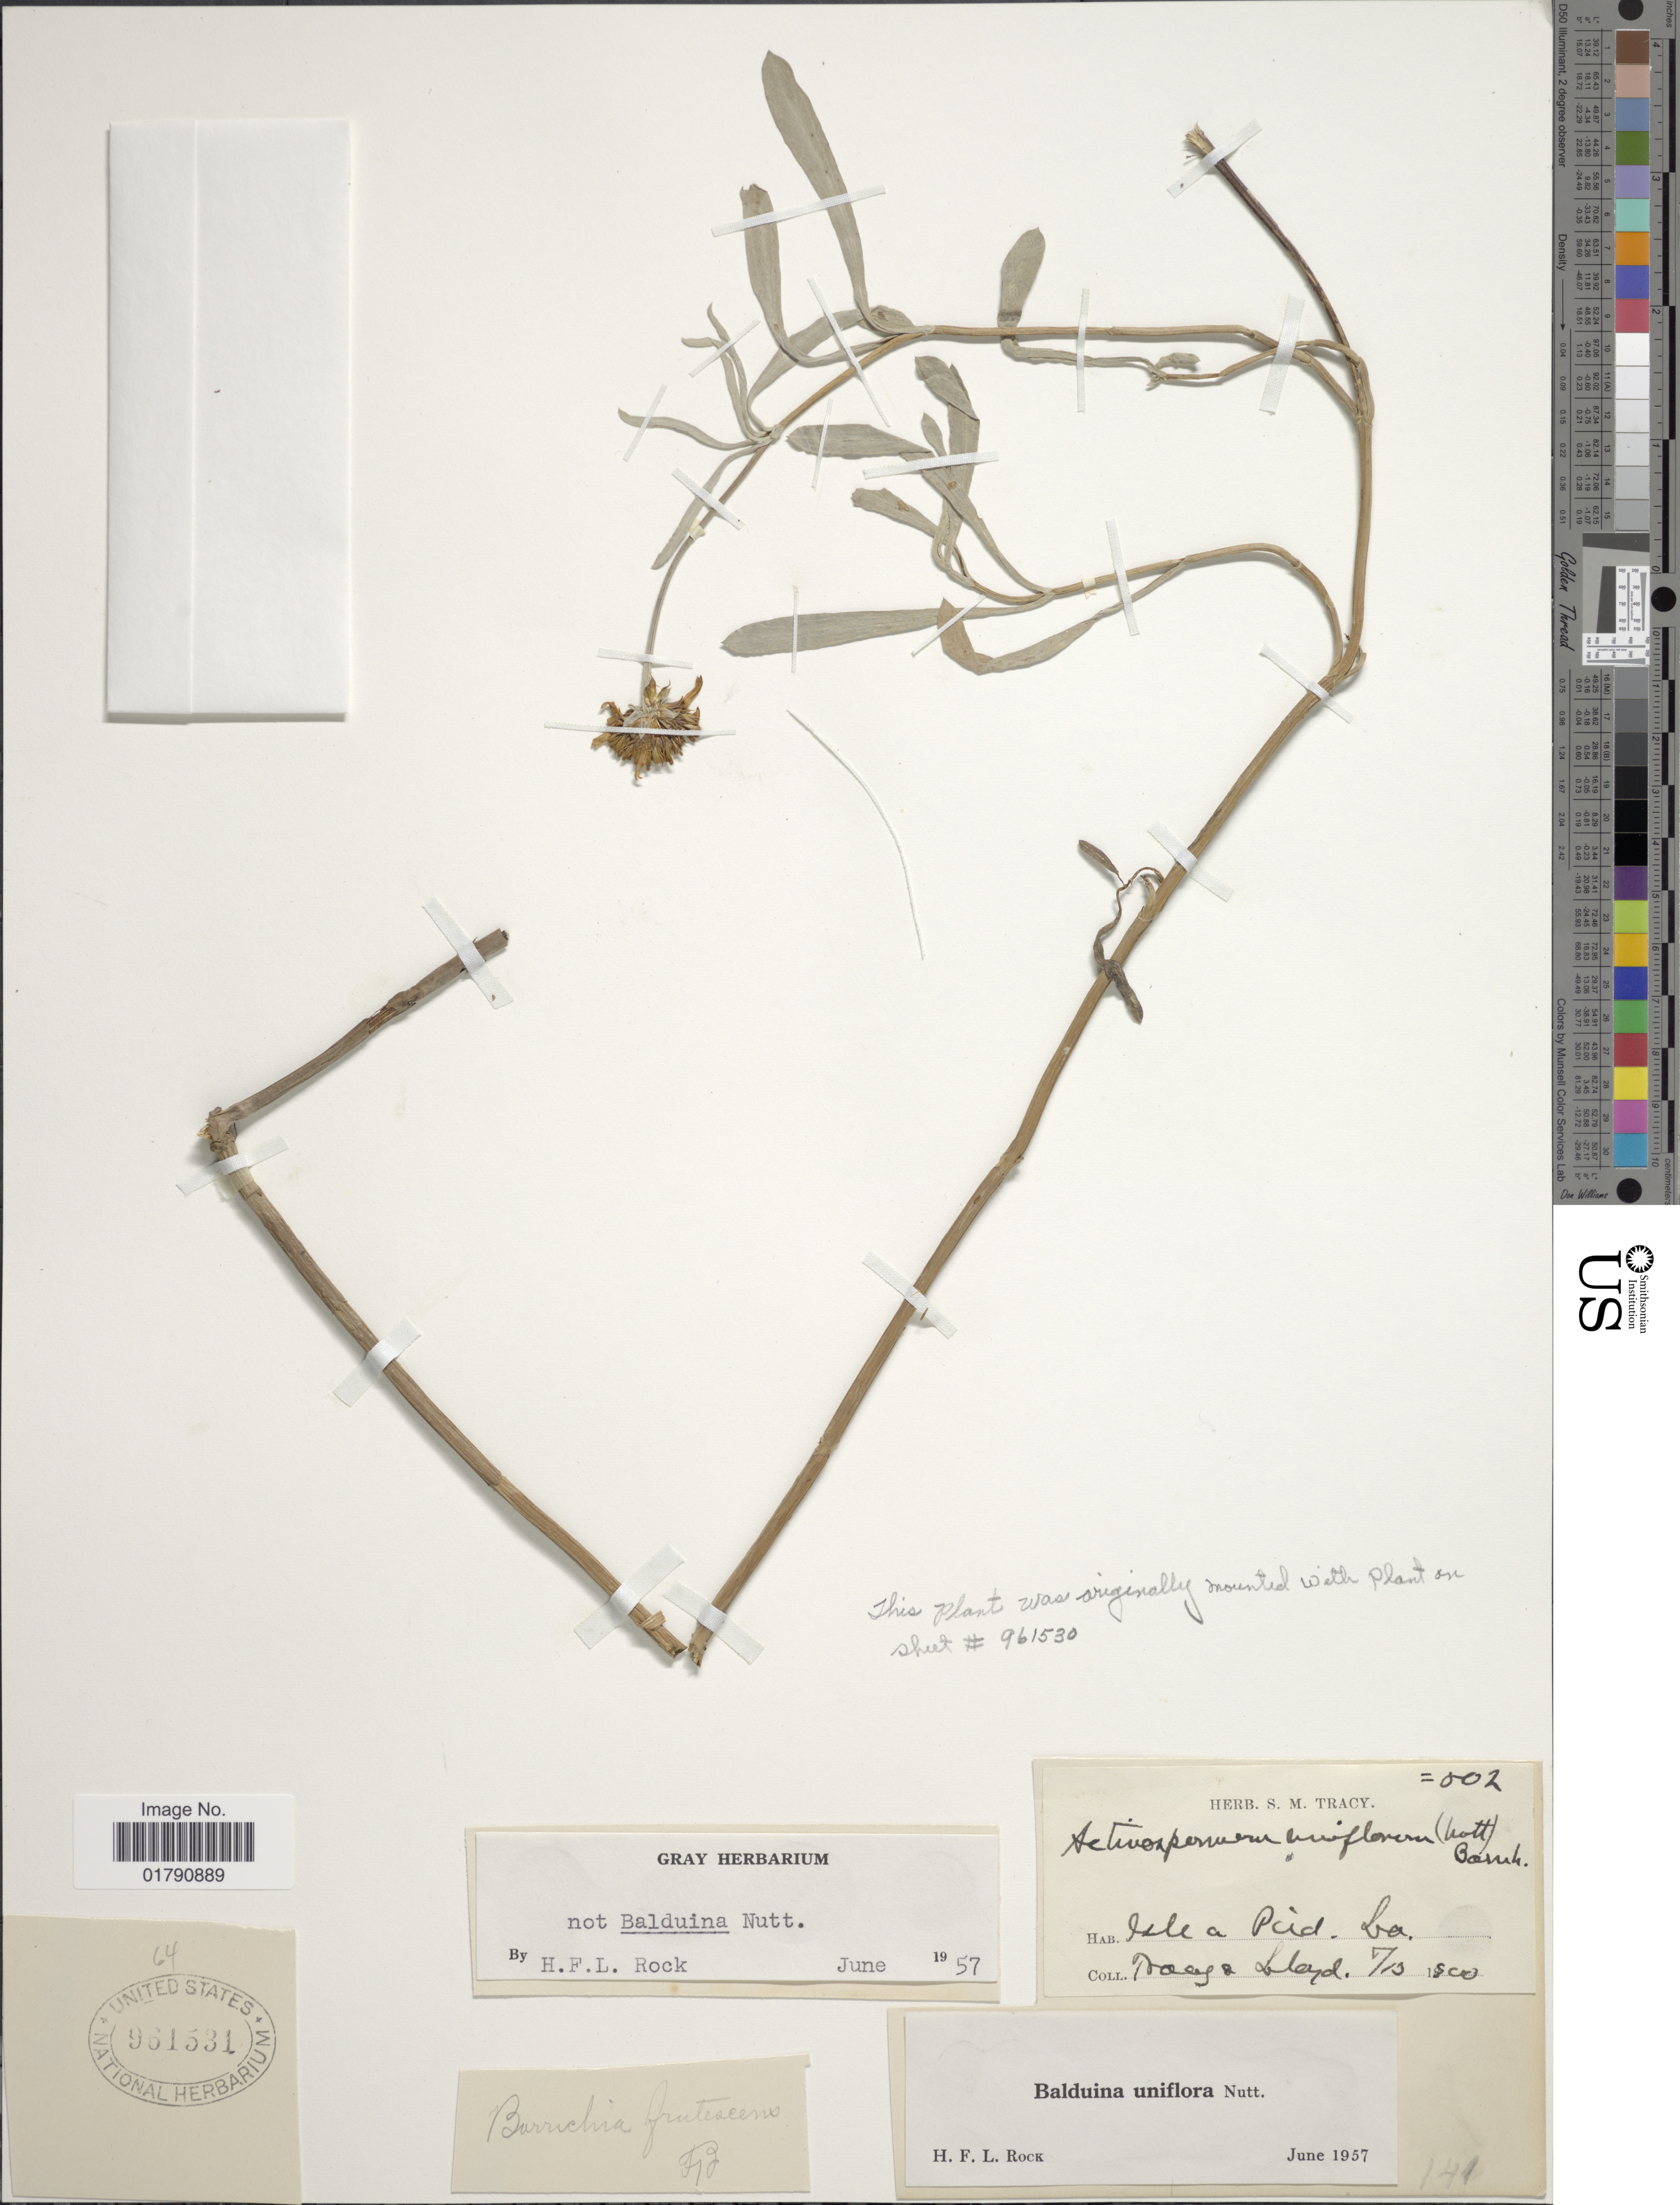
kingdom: Plantae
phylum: Tracheophyta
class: Magnoliopsida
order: Asterales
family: Asteraceae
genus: Balduina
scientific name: Balduina uniflora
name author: Nutt.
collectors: -. Tracy & -- Lloyd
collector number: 502?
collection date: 1900-07-15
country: United States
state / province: Louisiana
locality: Isle a Pied.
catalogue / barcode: US 961531